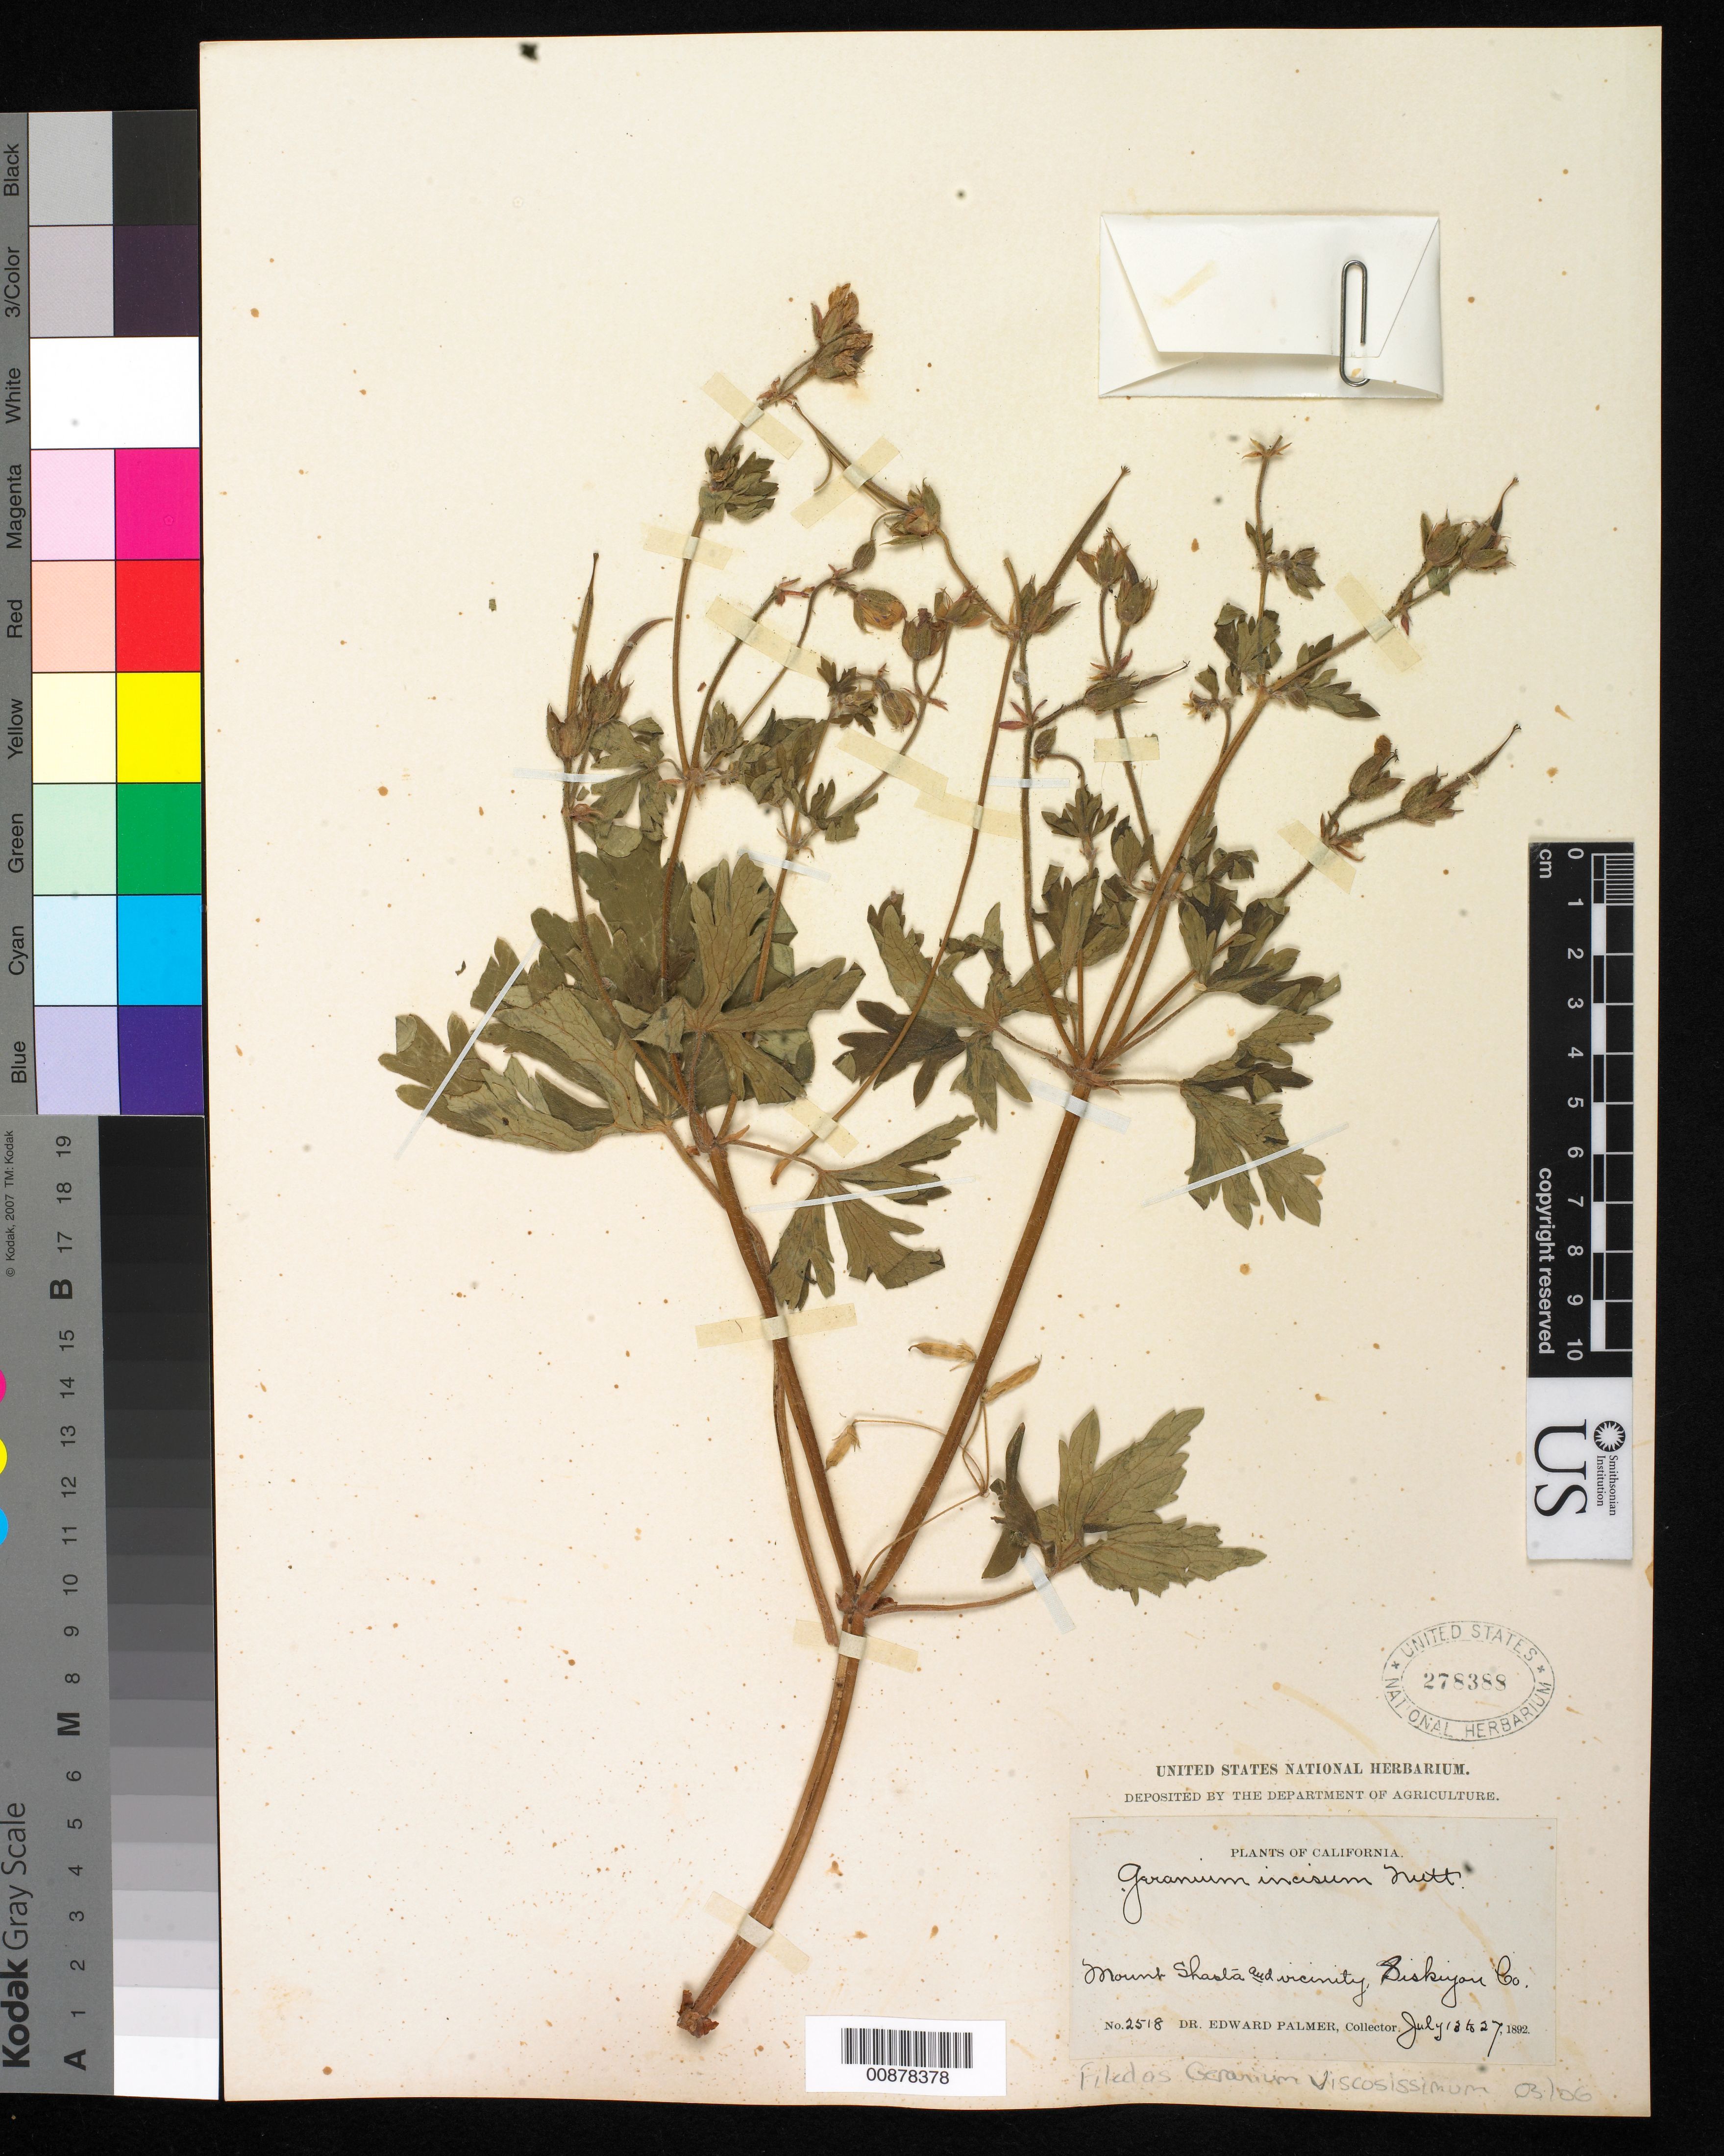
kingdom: Plantae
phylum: Tracheophyta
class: Magnoliopsida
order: Geraniales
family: Geraniaceae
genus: Geranium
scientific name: Geranium viscosissimum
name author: Fisch. & C.A. Mey.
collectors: E. Palmer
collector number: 2518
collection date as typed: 13 Jul 1892 to 27 Jul 1892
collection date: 1892-07-13/1892-07-27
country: United States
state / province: California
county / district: Siskiyou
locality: Mount Shasta and vicinity, Siskiyou County, California.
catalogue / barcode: US 278388